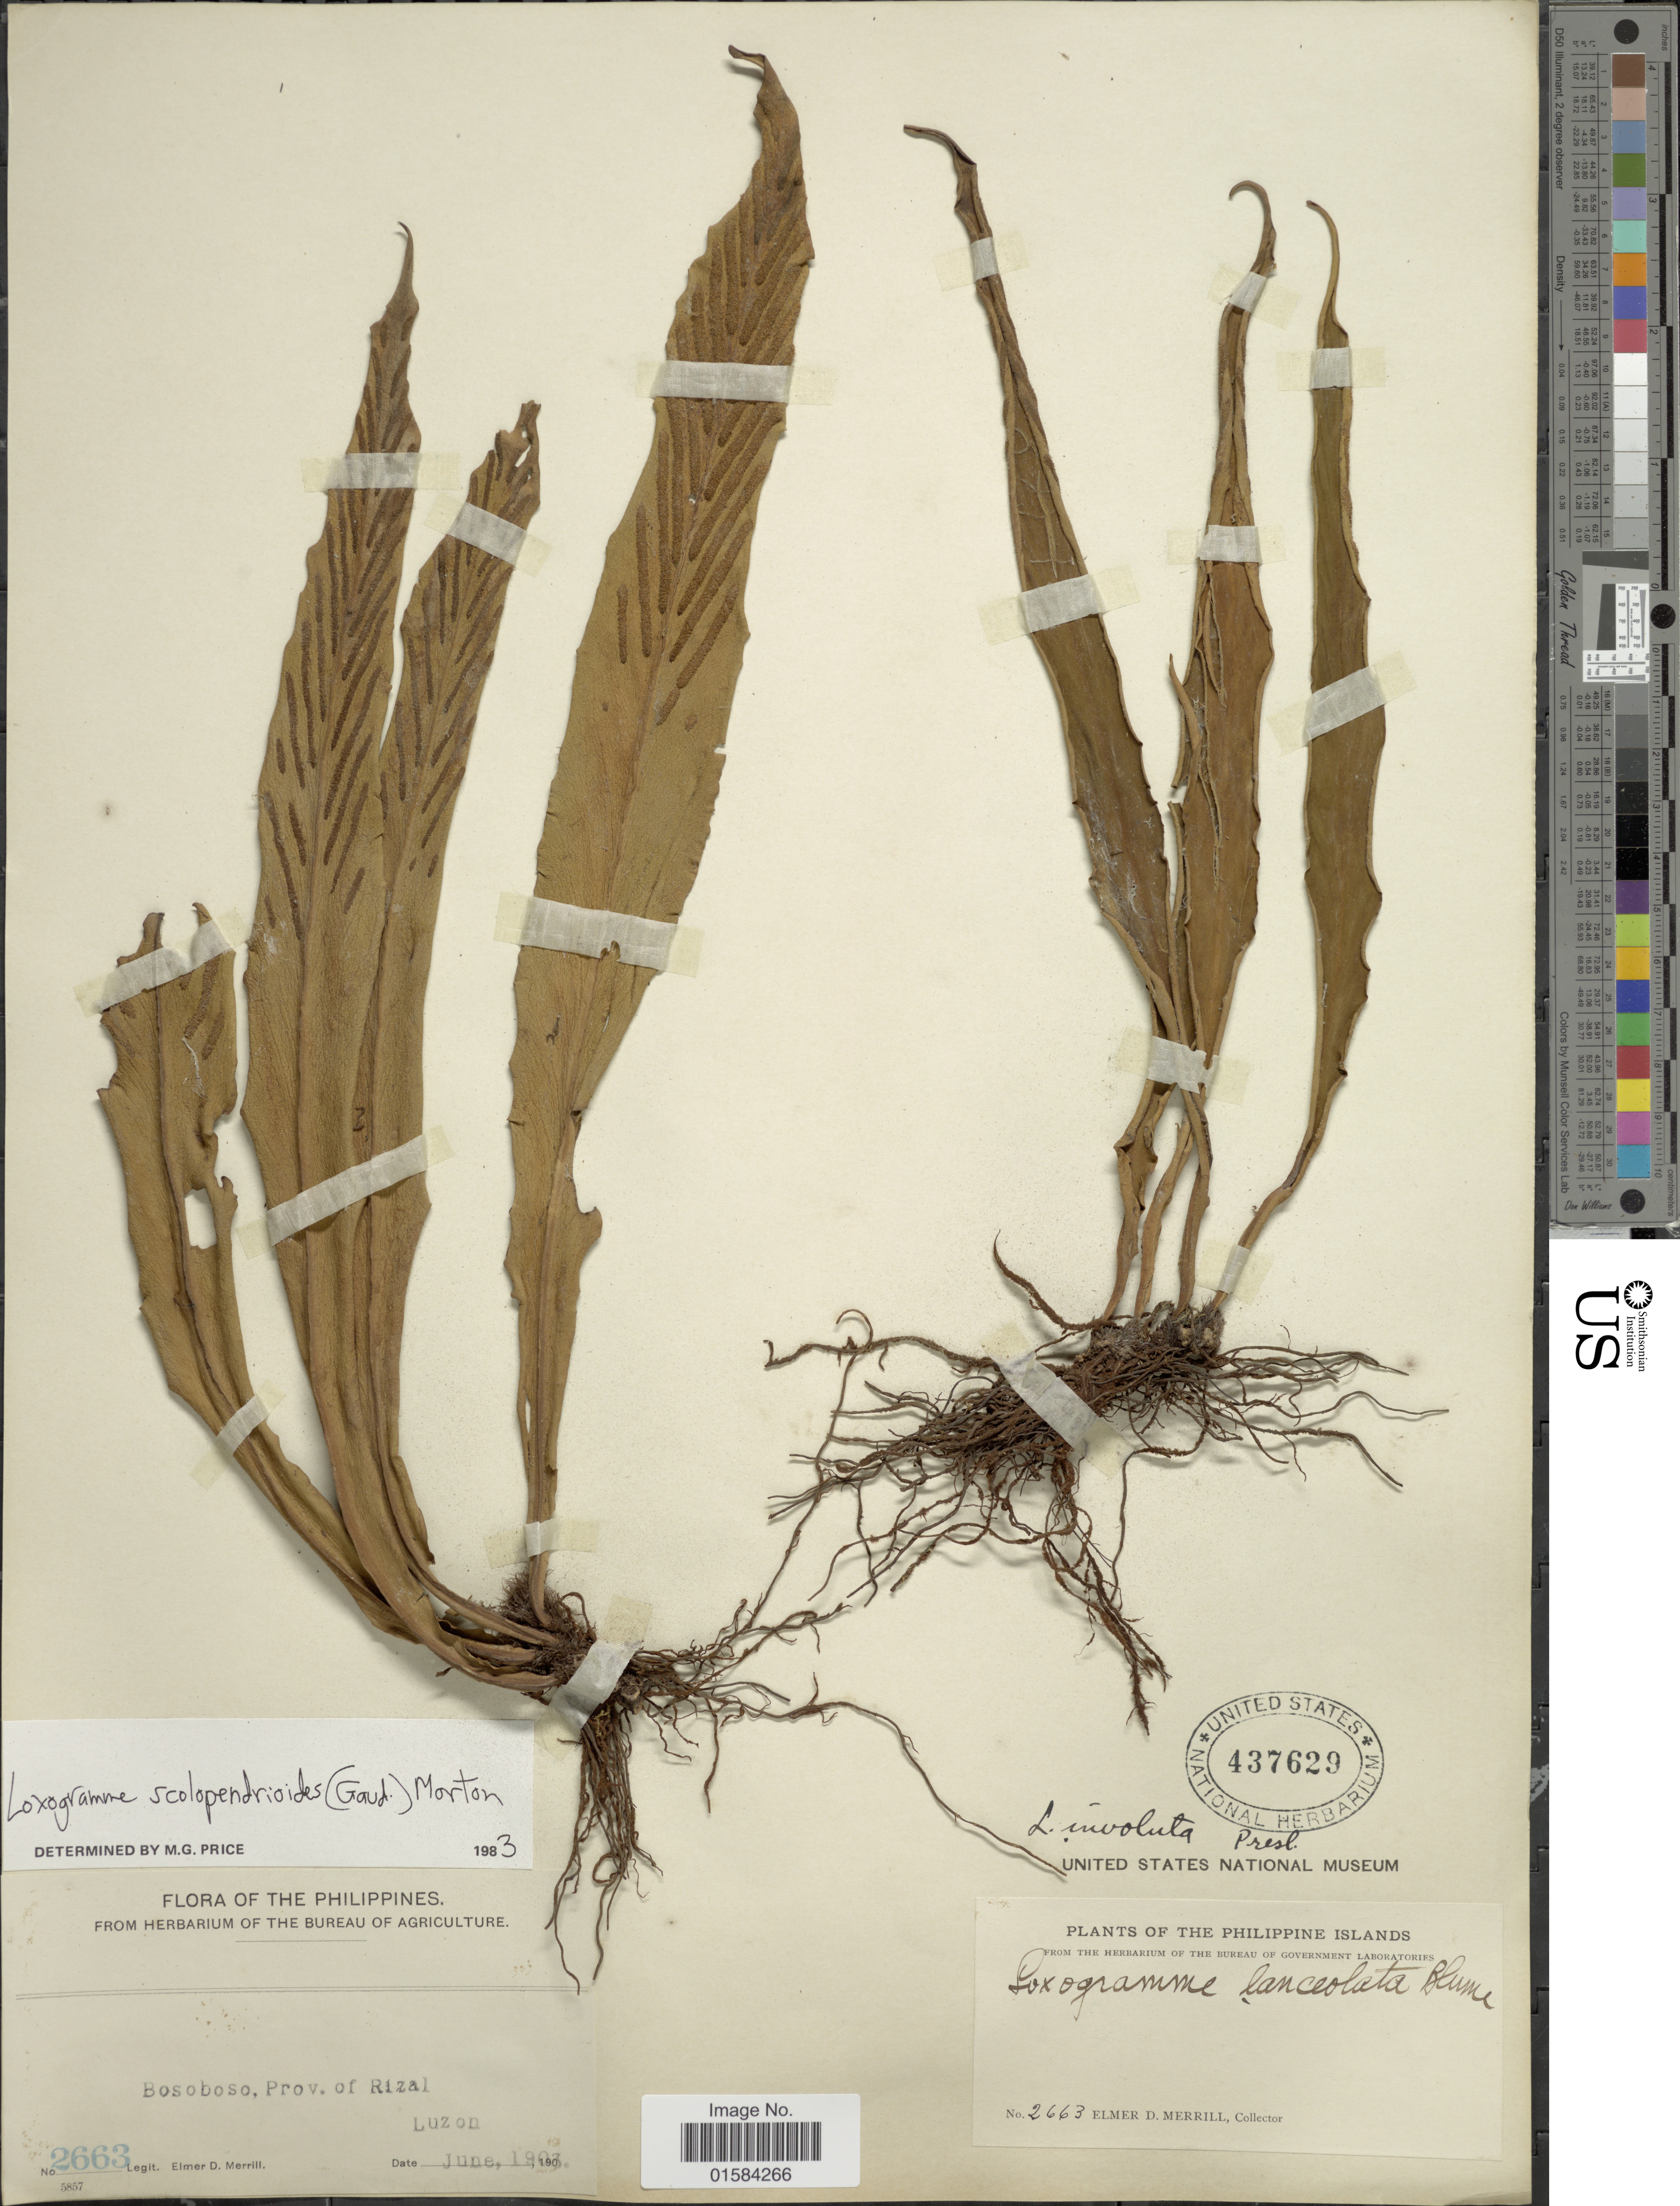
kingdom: Plantae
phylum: Tracheophyta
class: Polypodiopsida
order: Polypodiales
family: Polypodiaceae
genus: Loxogramme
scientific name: Loxogramme scolopendrioides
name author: (Gaudich.) C.V. Morton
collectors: E. D. Merrill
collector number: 2663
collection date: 1903-06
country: Philippines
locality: Philippine Islands, Bosoboso, prov. of Rizal, Luzon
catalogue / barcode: US 437629